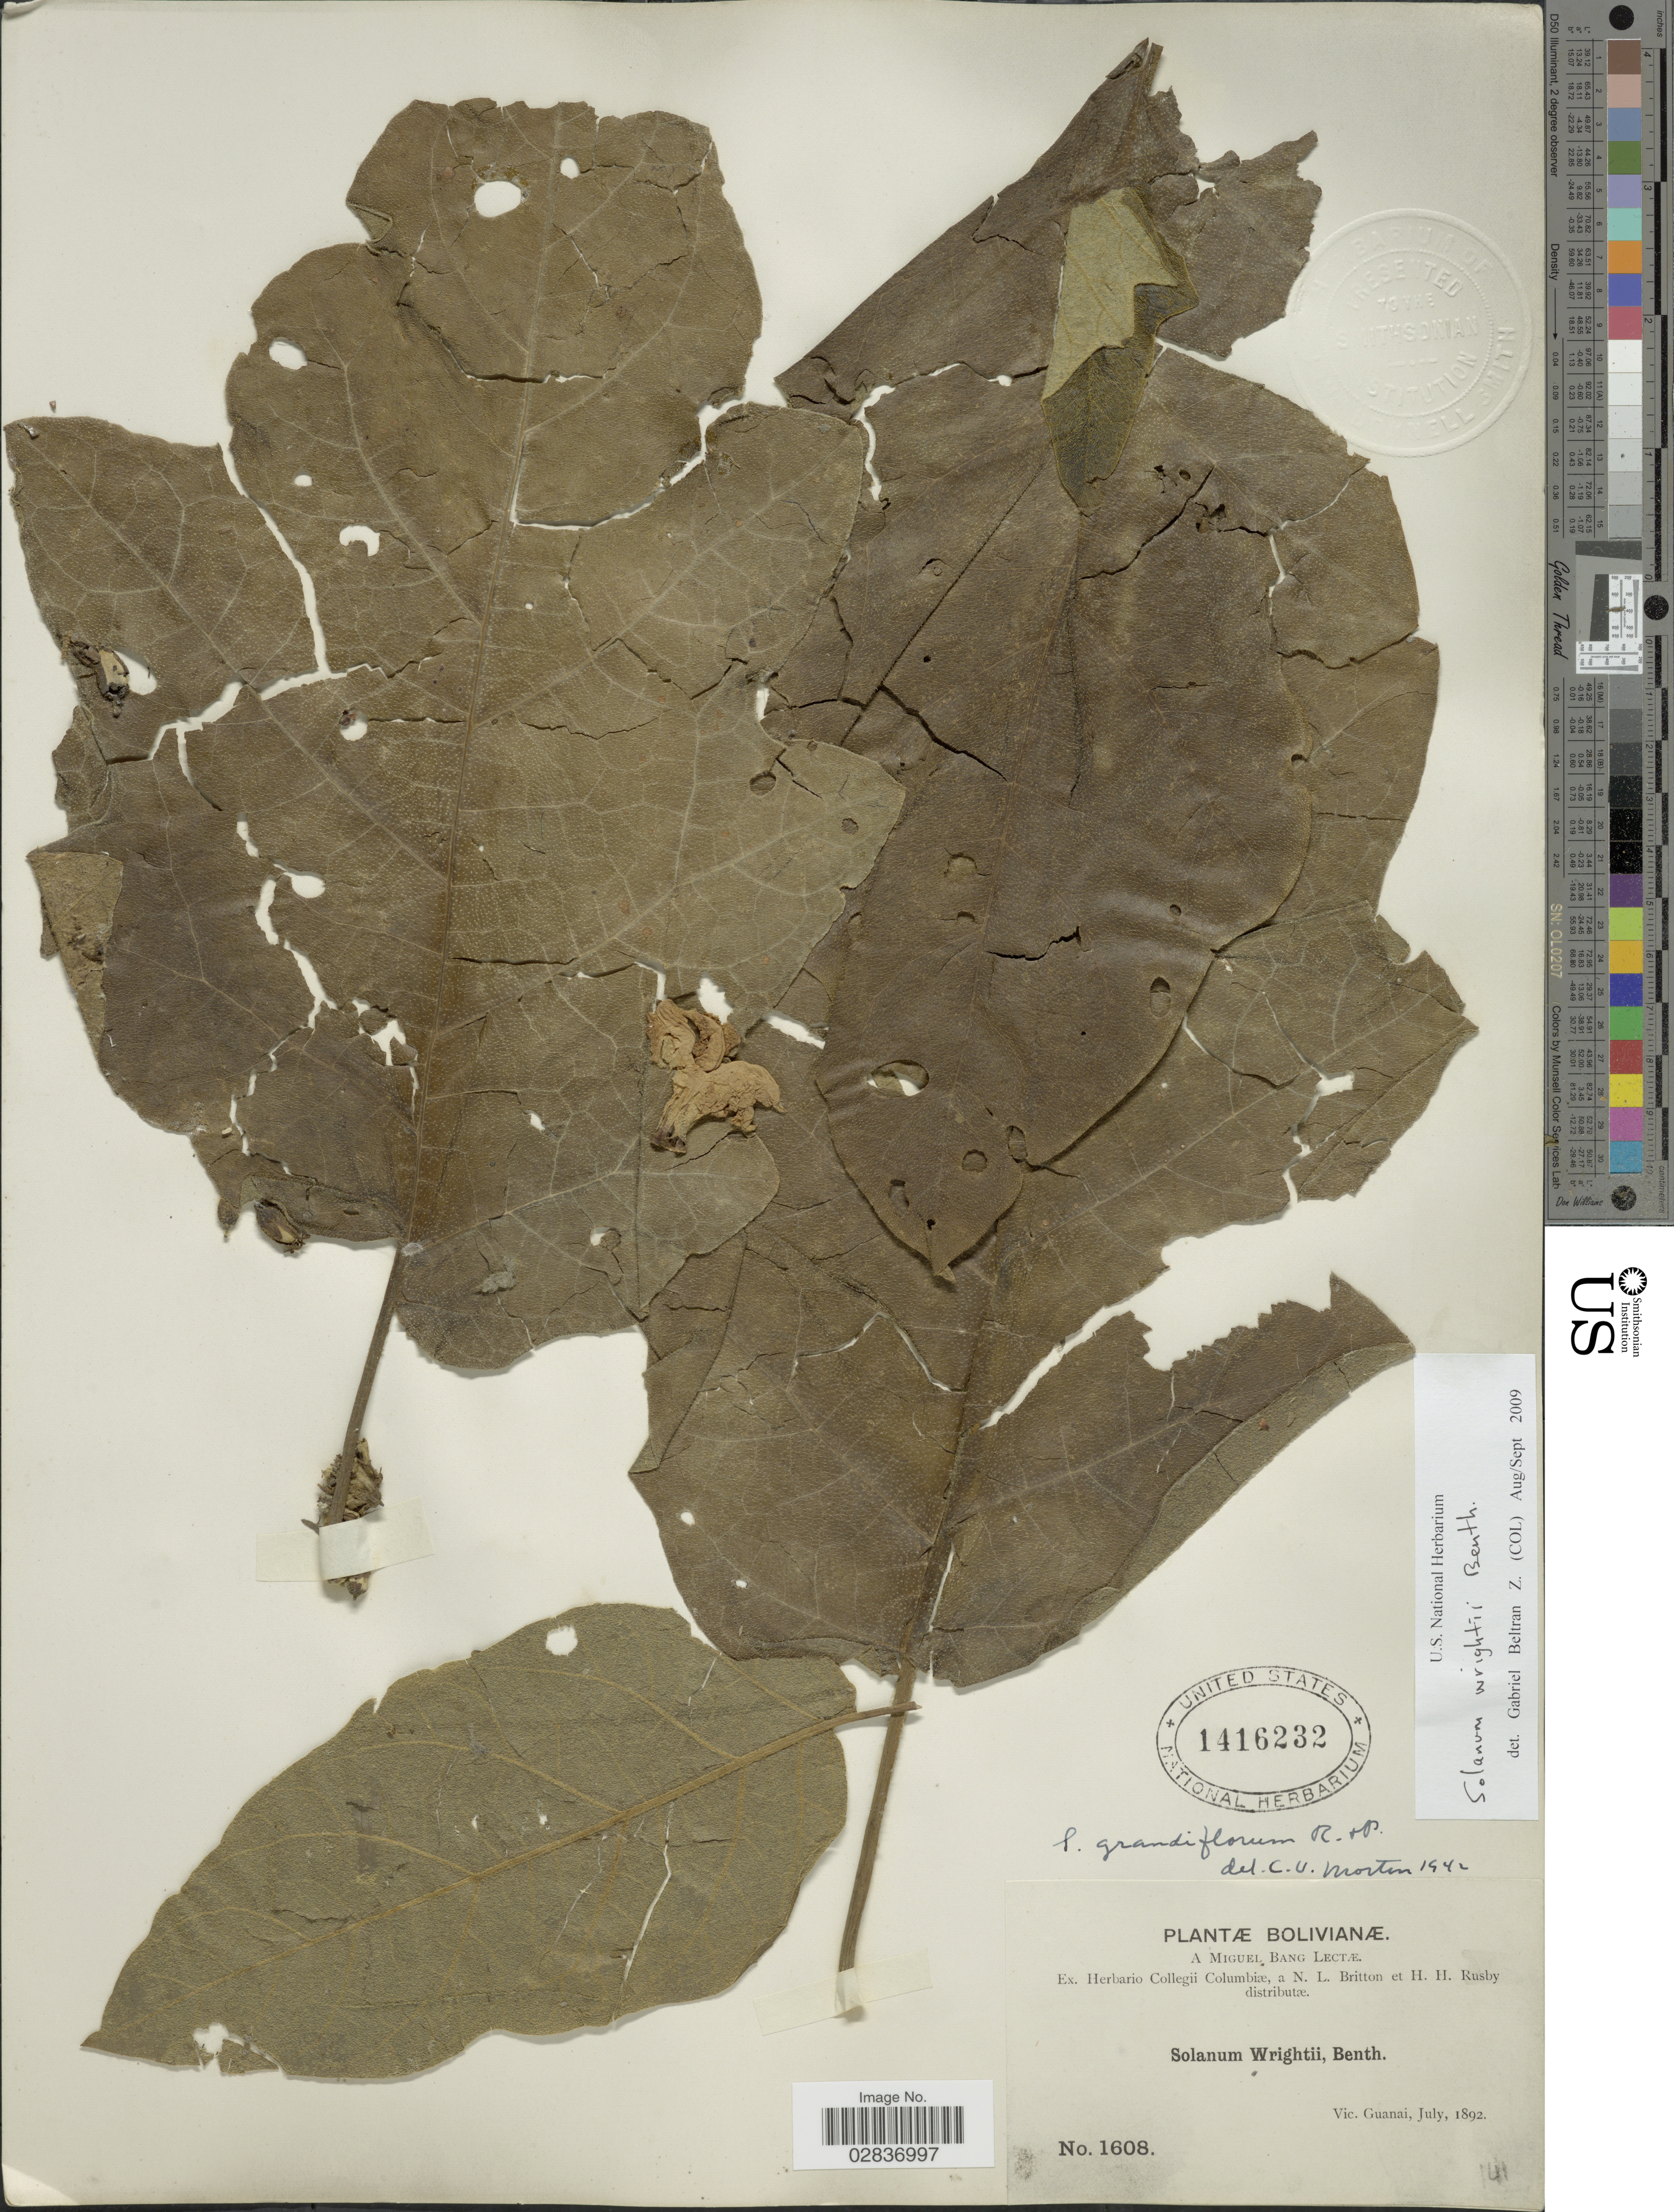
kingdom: Plantae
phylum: Tracheophyta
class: Magnoliopsida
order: Solanales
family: Solanaceae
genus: Solanum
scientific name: Solanum wrightii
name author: Benth.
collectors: M. Bang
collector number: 1608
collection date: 1892-07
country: Bolivia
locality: Vic. Guanai.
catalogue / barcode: US 1416232